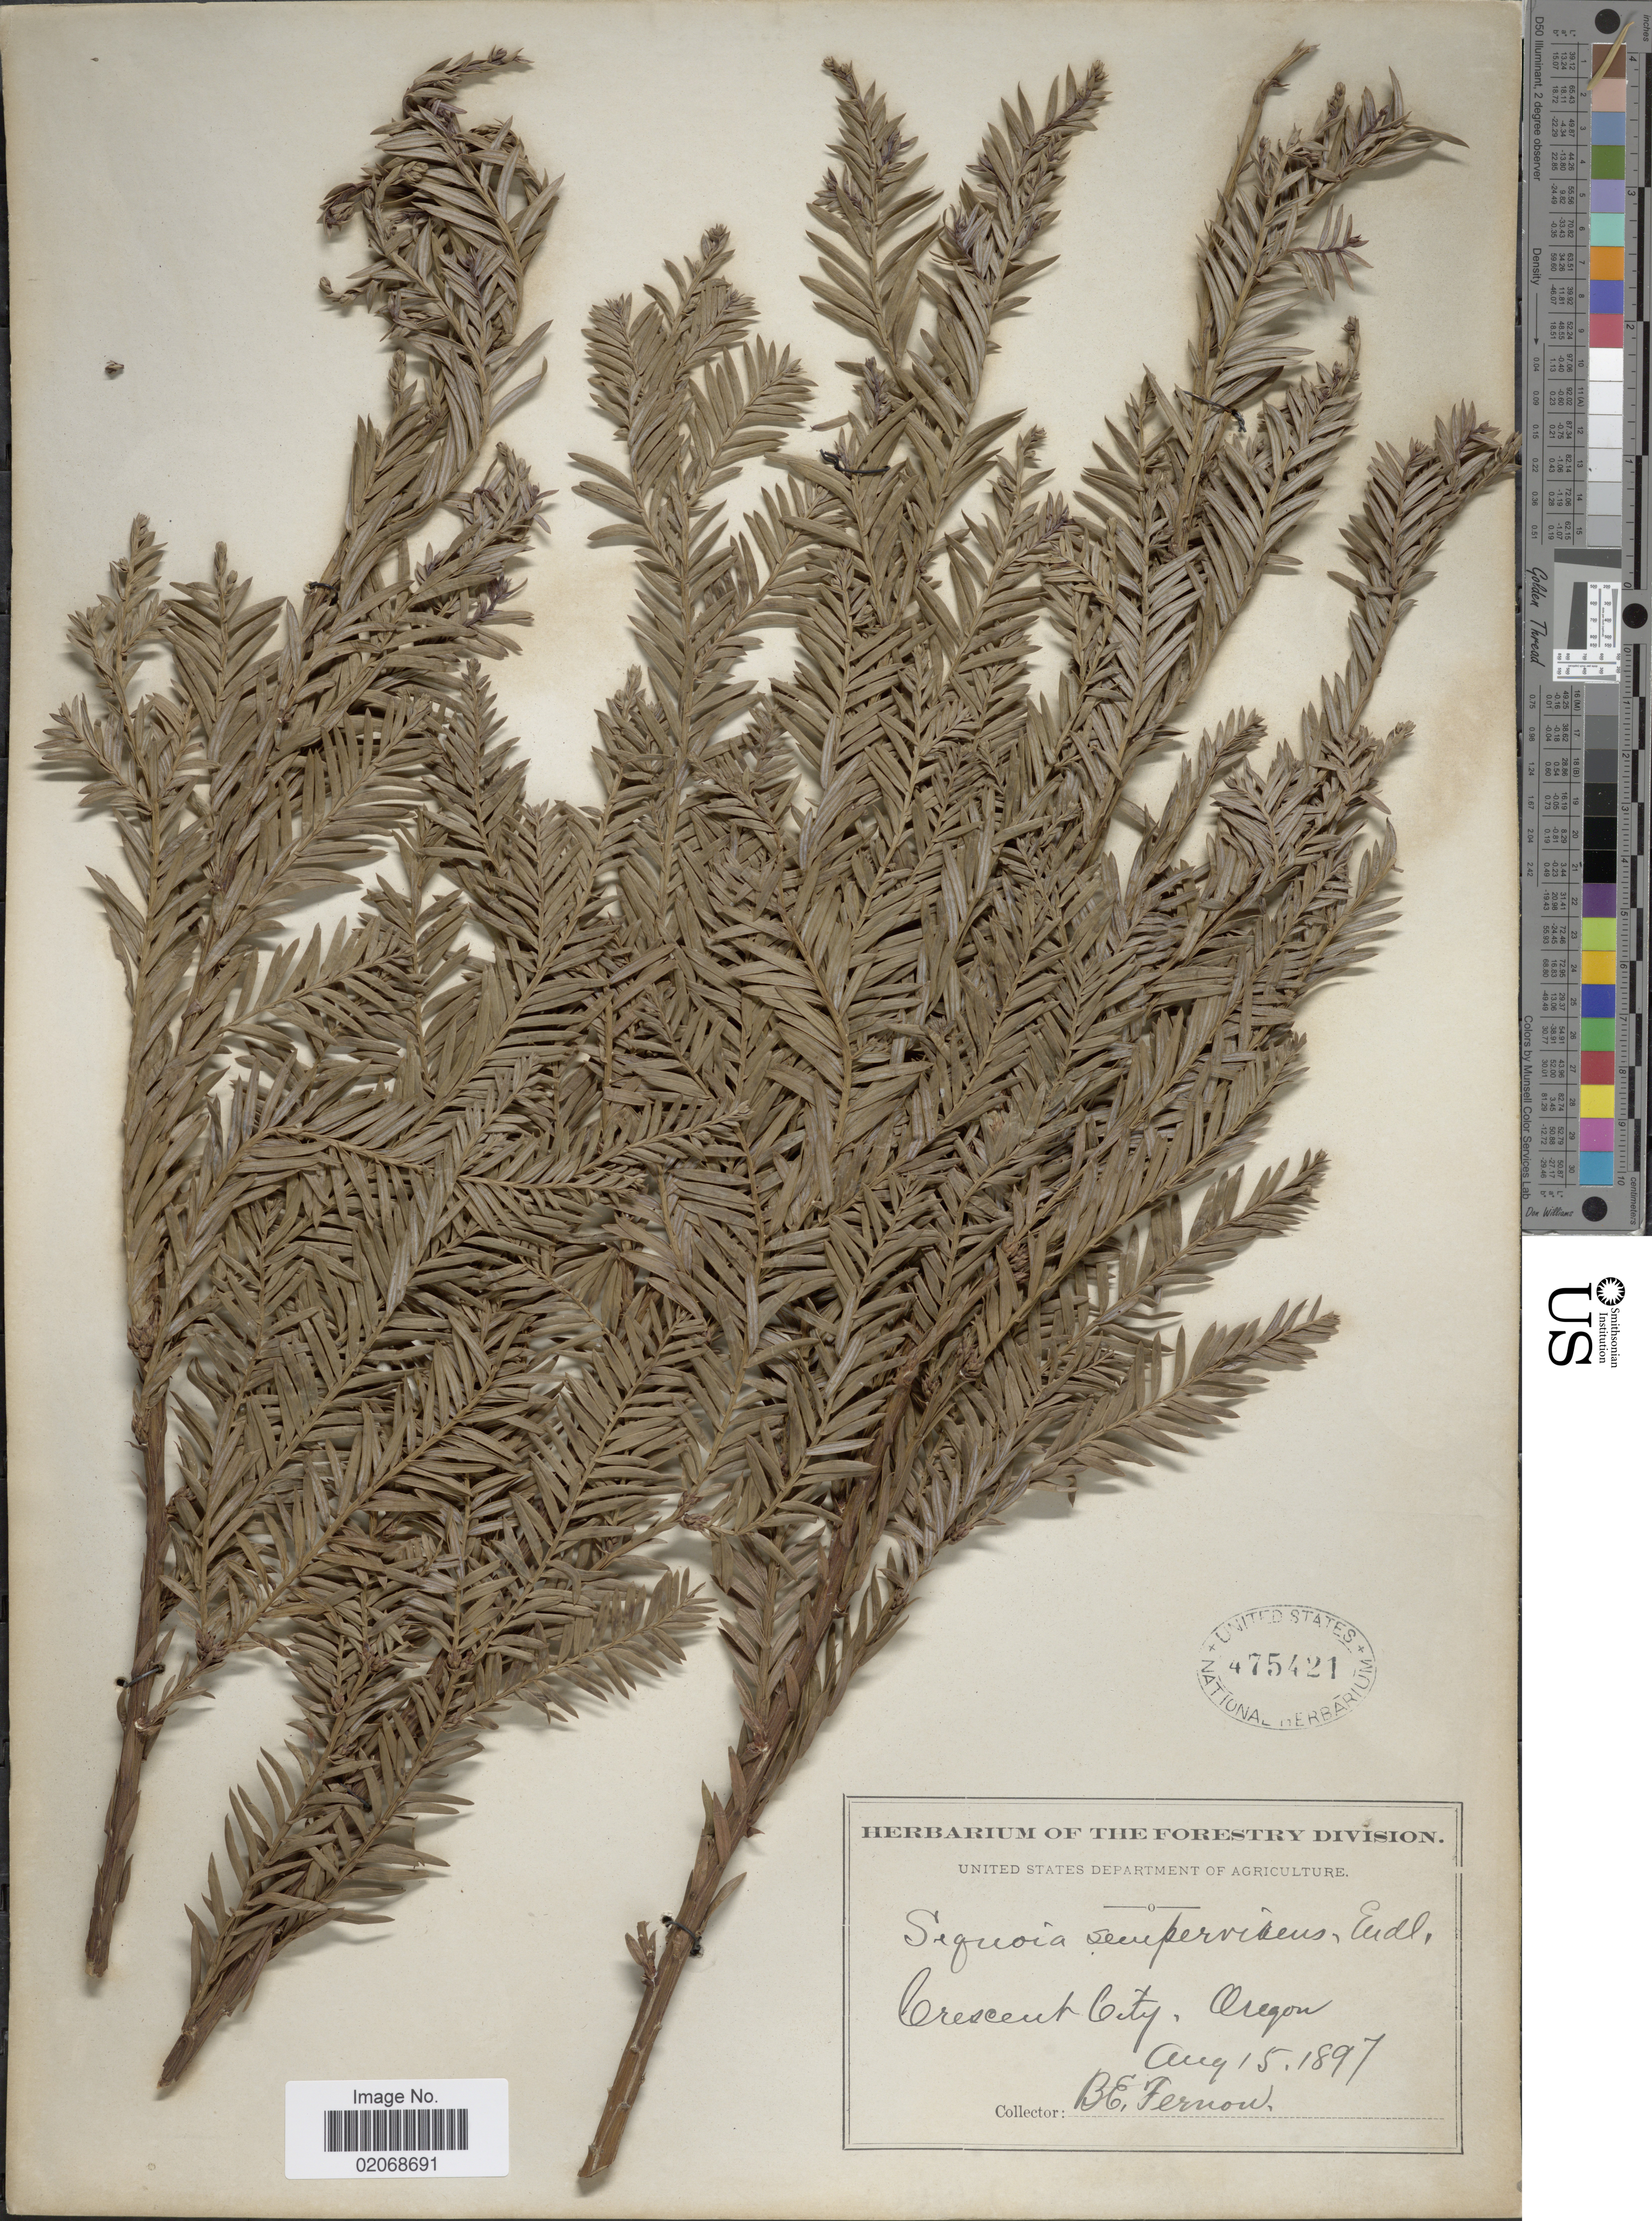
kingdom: Plantae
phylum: Tracheophyta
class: Pinopsida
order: Pinales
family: Cupressaceae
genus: Sequoia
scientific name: Sequoia sempervirens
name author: (D. Don) Endl.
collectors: B. Fernow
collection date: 1897-08-15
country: United States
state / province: Oregon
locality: Crescent City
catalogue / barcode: US 475421